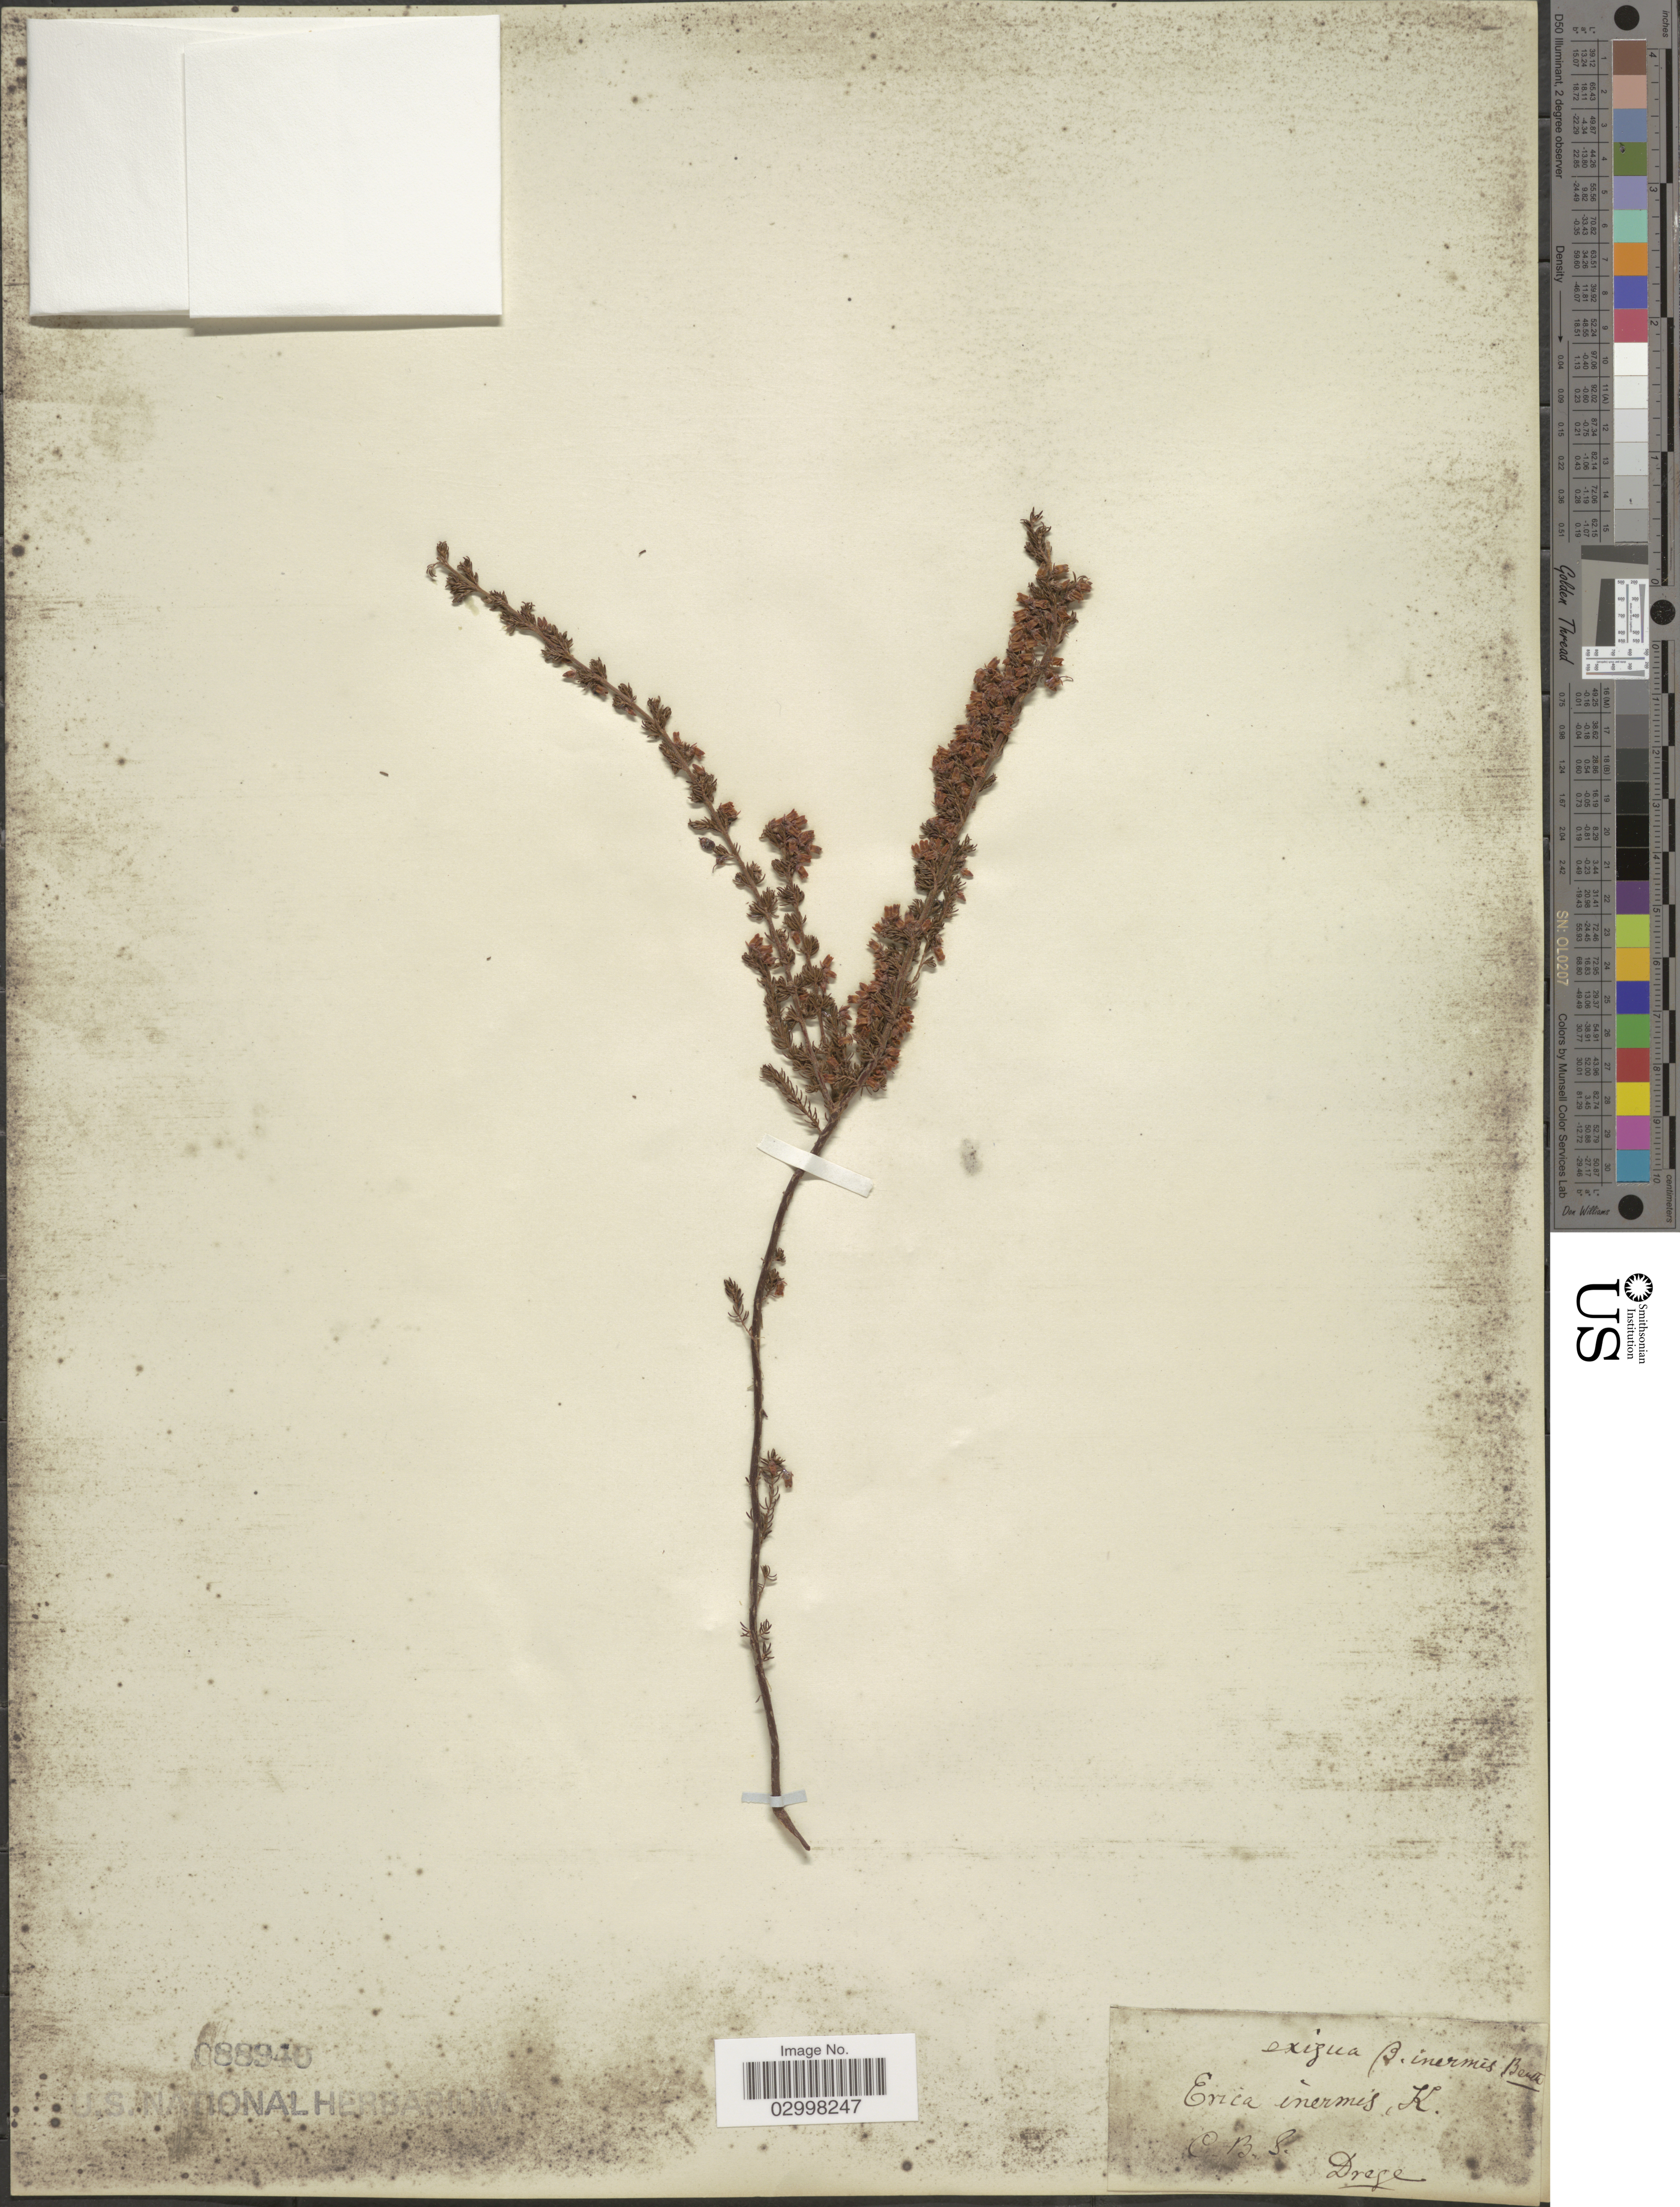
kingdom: Plantae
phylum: Tracheophyta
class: Magnoliopsida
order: Ericales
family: Ericaceae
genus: Erica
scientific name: Erica exigua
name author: Salisb.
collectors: Drege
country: South Africa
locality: C.B.S. [=Caput Bona Spei, Cape of Good Hope]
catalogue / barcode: US 88946